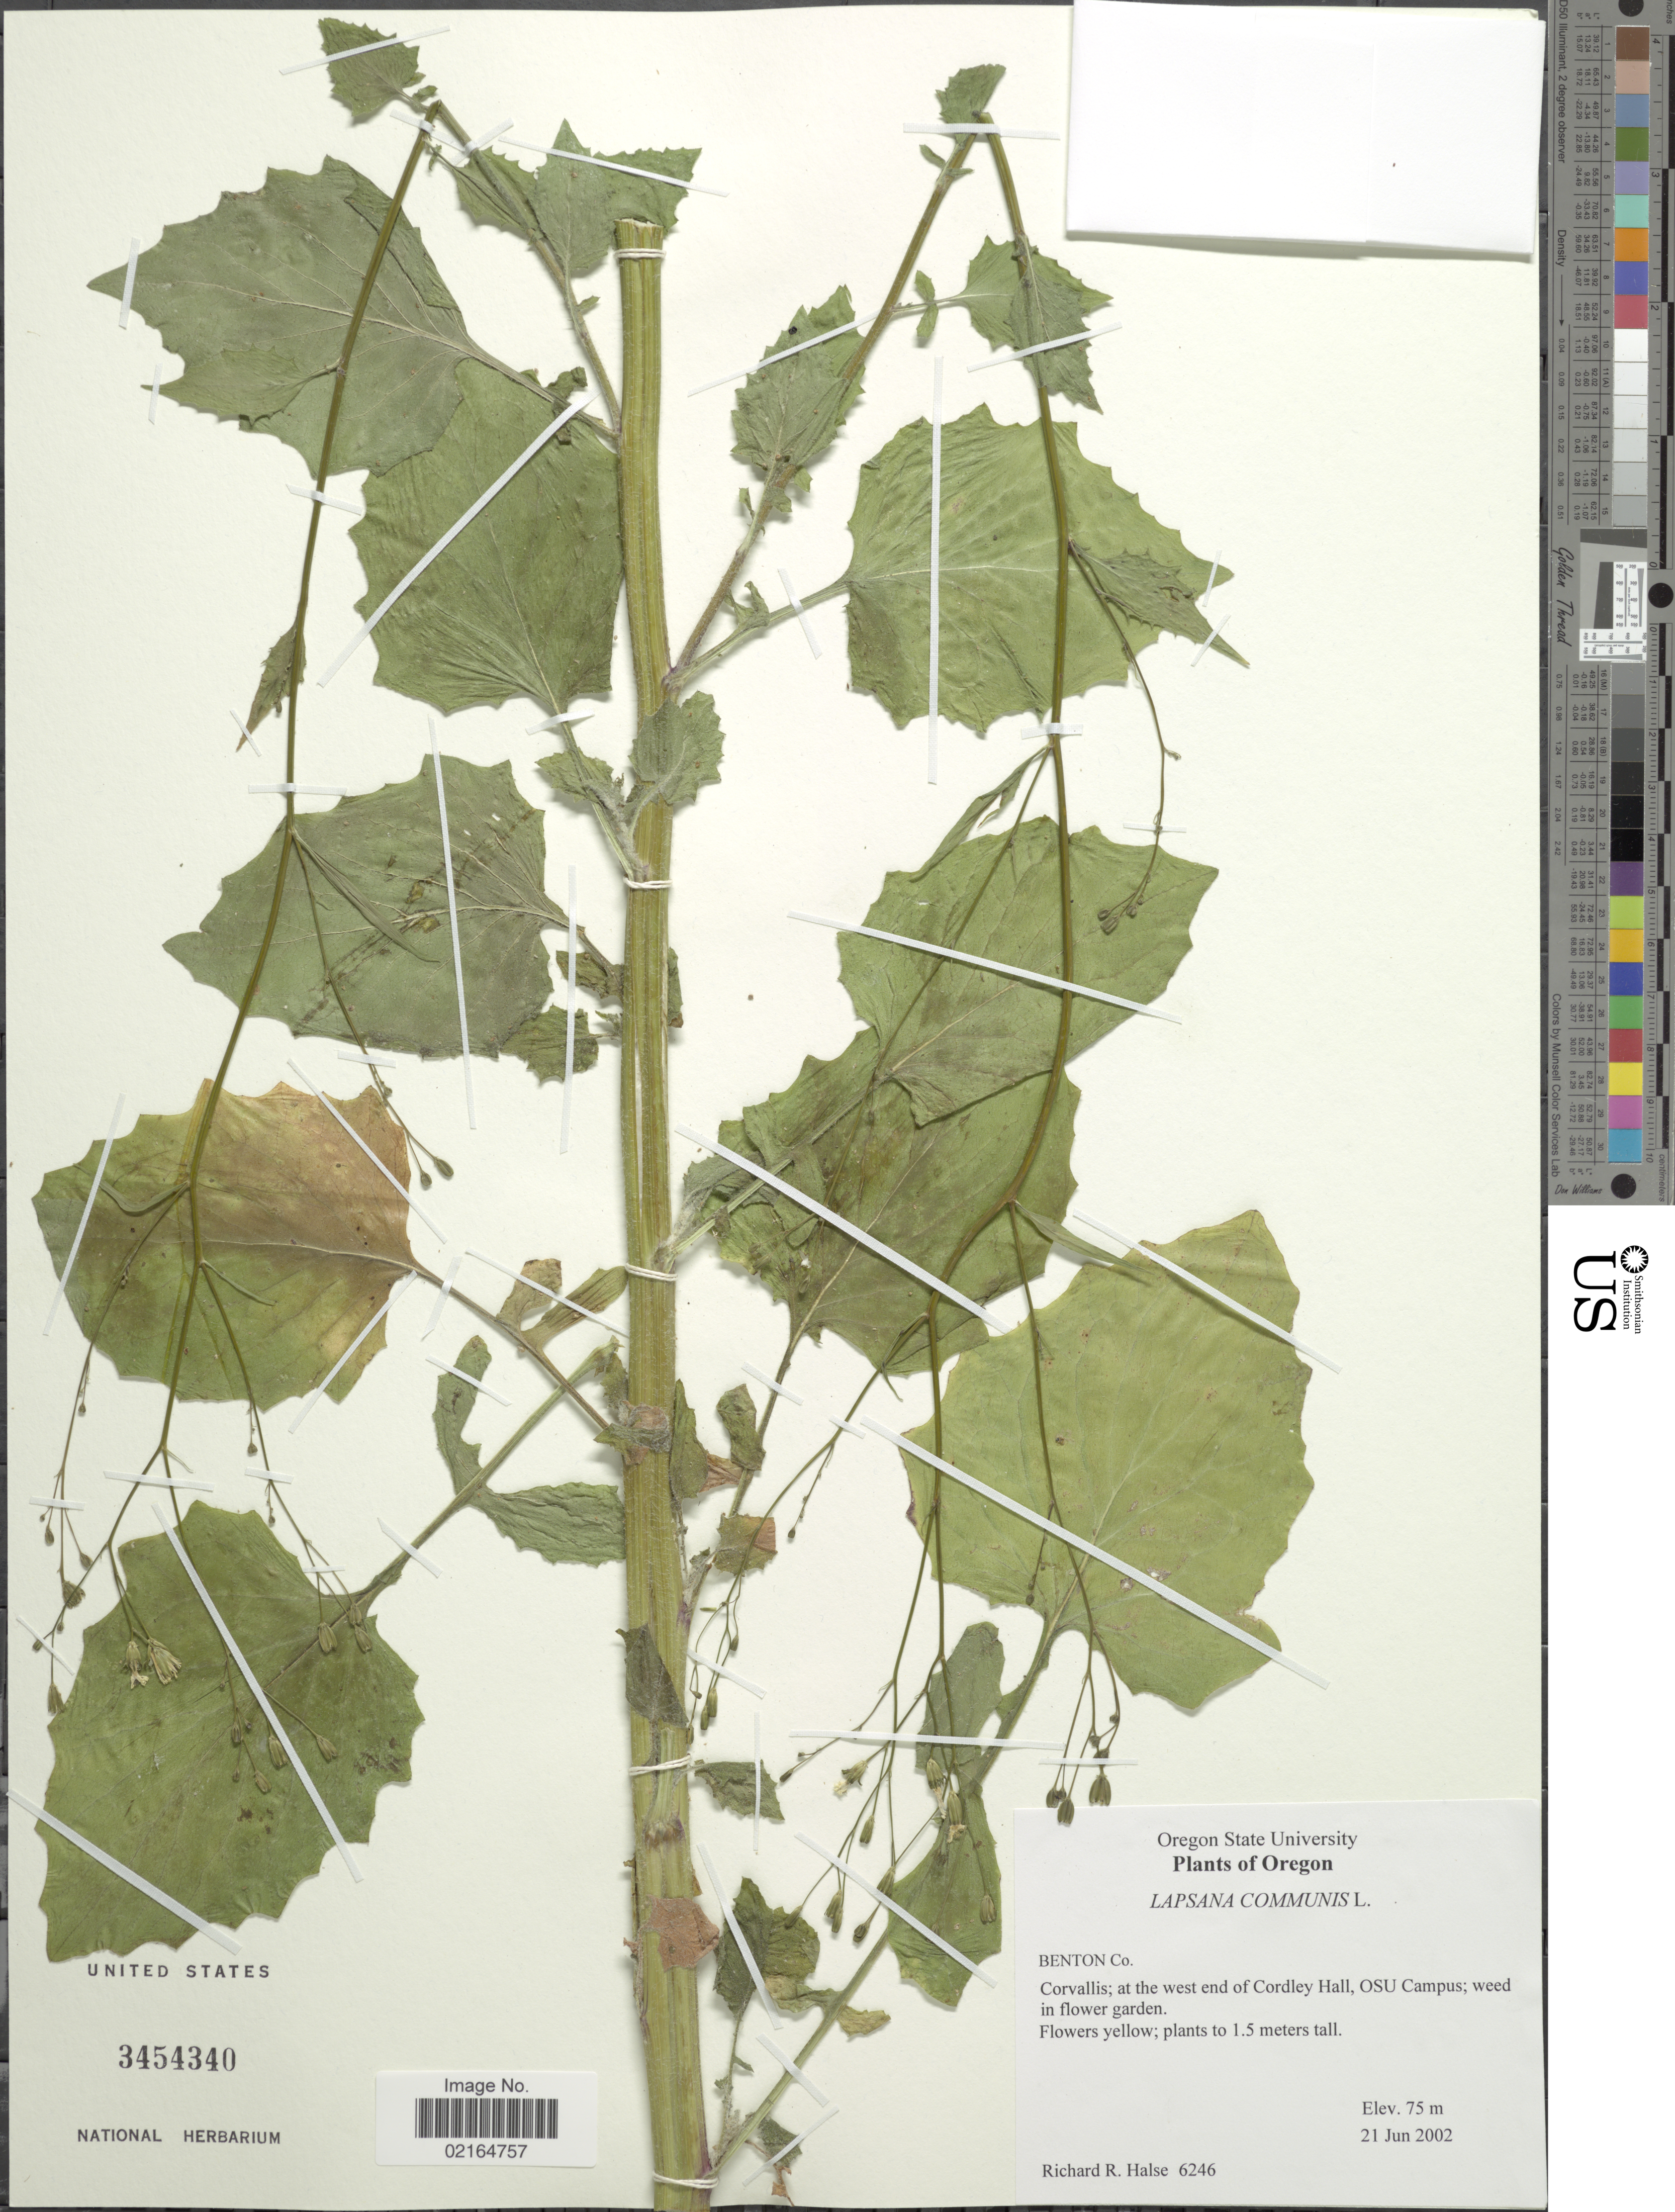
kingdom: Plantae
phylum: Tracheophyta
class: Magnoliopsida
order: Asterales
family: Asteraceae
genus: Lapsana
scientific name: Lapsana communis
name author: L.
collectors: R. Halse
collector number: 6246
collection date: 2002-06-21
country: United States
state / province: Oregon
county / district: Benton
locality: Benton Co., Corvallis; at the west end of Cordley Hall, OSU Campus; weed in flower garden.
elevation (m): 75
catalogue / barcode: US 3454340